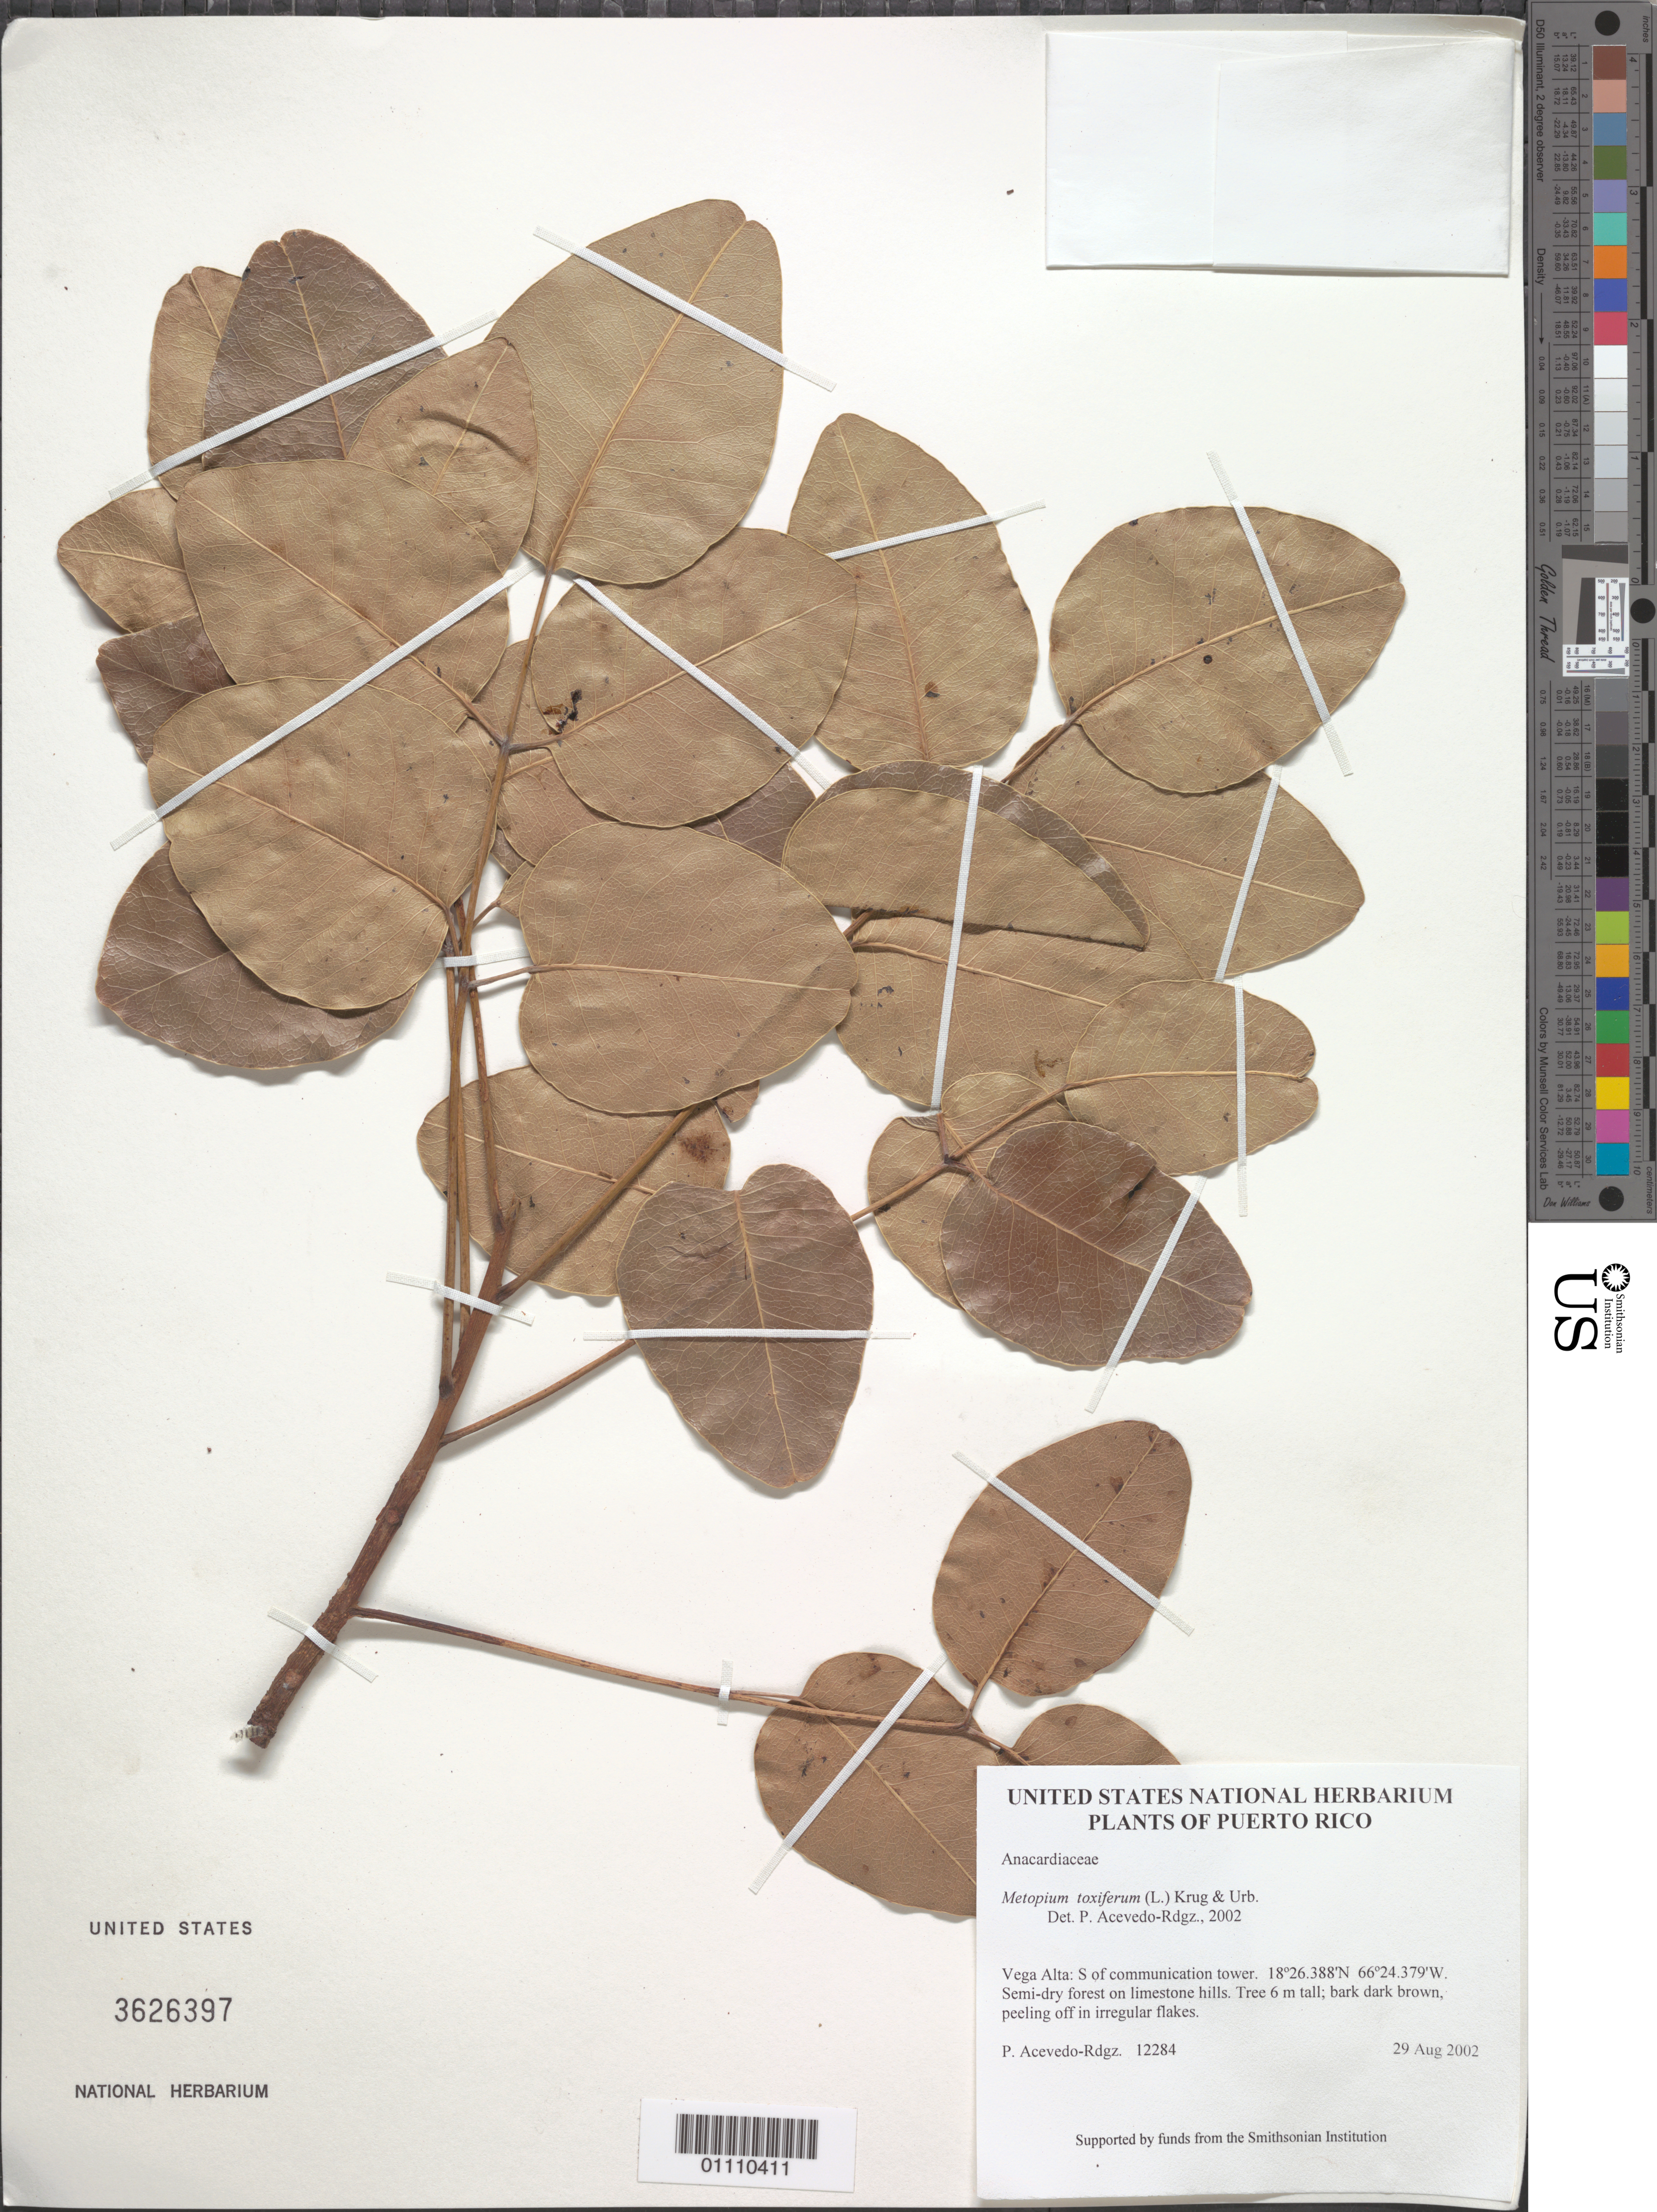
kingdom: Plantae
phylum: Tracheophyta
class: Magnoliopsida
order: Sapindales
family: Anacardiaceae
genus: Metopium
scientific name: Metopium toxiferum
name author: (L.) Krug & Urb.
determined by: Acevedo-Rodríguez, P., (BOT), Smithsonian Institution - National Museum of Natural History (UNITED STATES)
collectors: P. Acevedo-Rodr.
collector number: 12284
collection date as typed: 29 Aug 2002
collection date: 2002-08-29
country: Puerto Rico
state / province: Vega Alta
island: Puerto Rico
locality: Vega Alta: S of communication tower.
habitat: Semi-dry forest on limestone hills.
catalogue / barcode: US 3626397